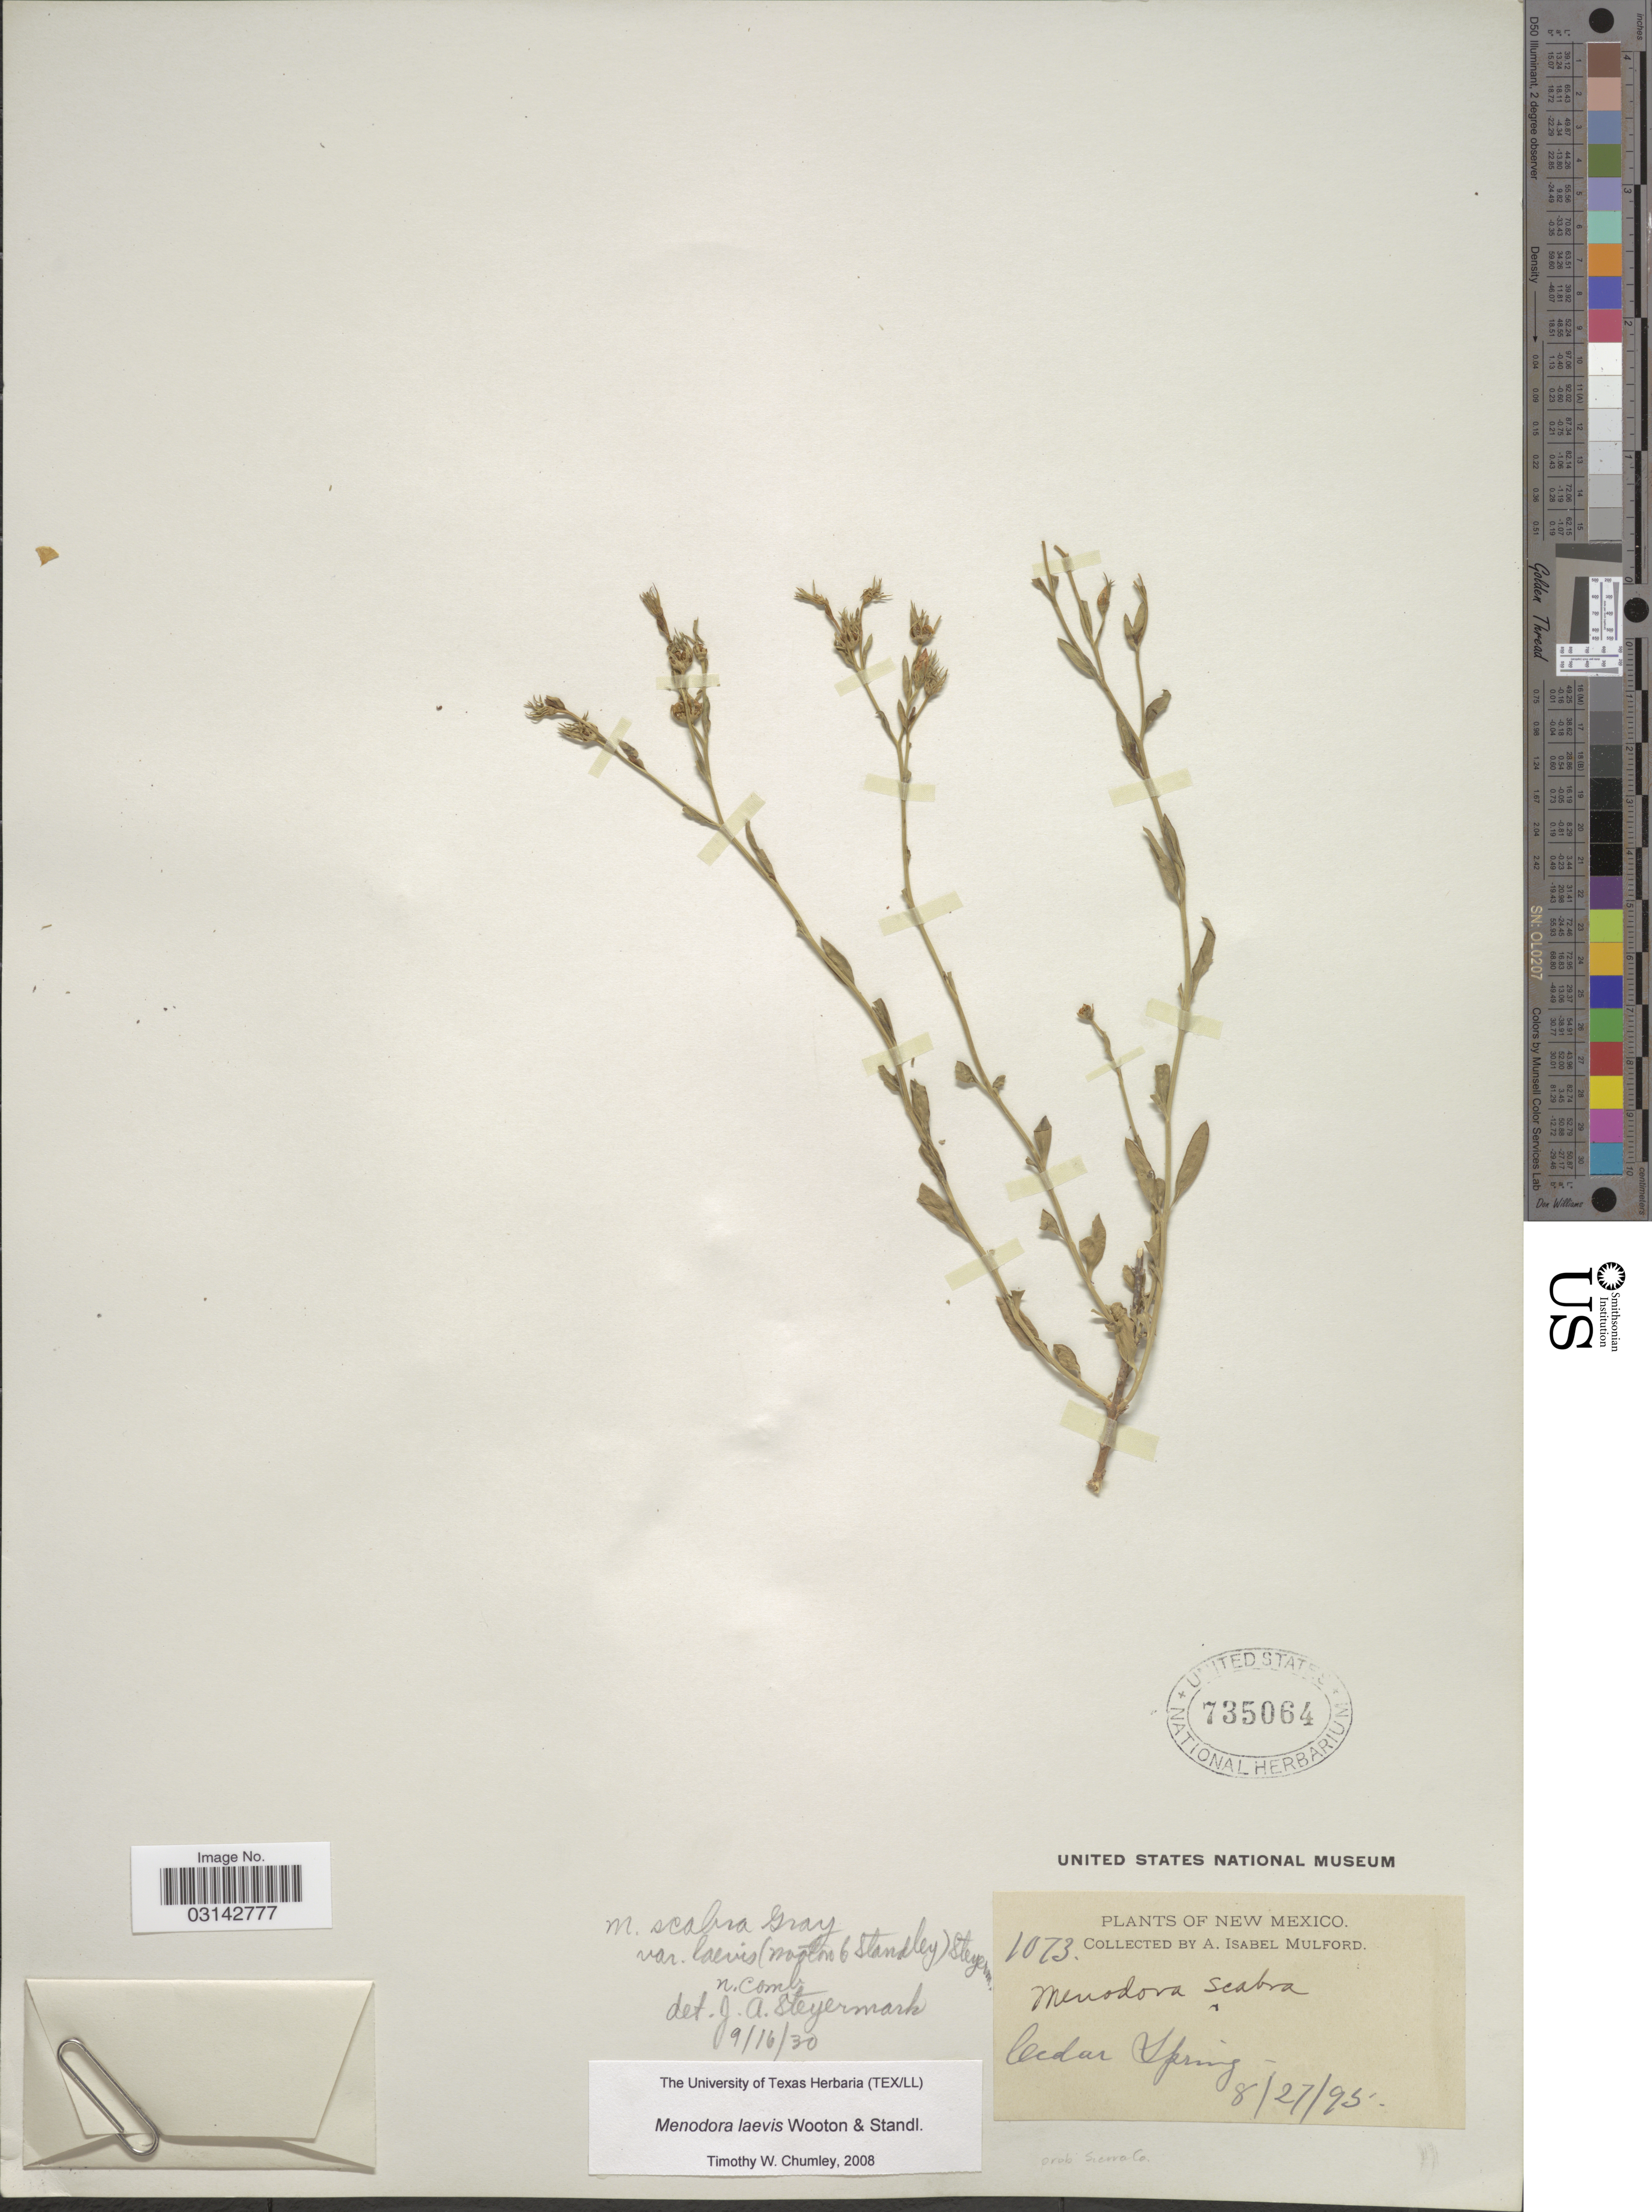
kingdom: Plantae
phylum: Tracheophyta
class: Magnoliopsida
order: Lamiales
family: Oleaceae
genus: Menodora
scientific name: Menodora laevis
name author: Wooton & Standl.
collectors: A. Mulford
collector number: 1073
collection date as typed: Transcribed d/m/y: 27/8/95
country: United States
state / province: New Mexico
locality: Cedar Spring, prob Sierra Co.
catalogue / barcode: US 735064